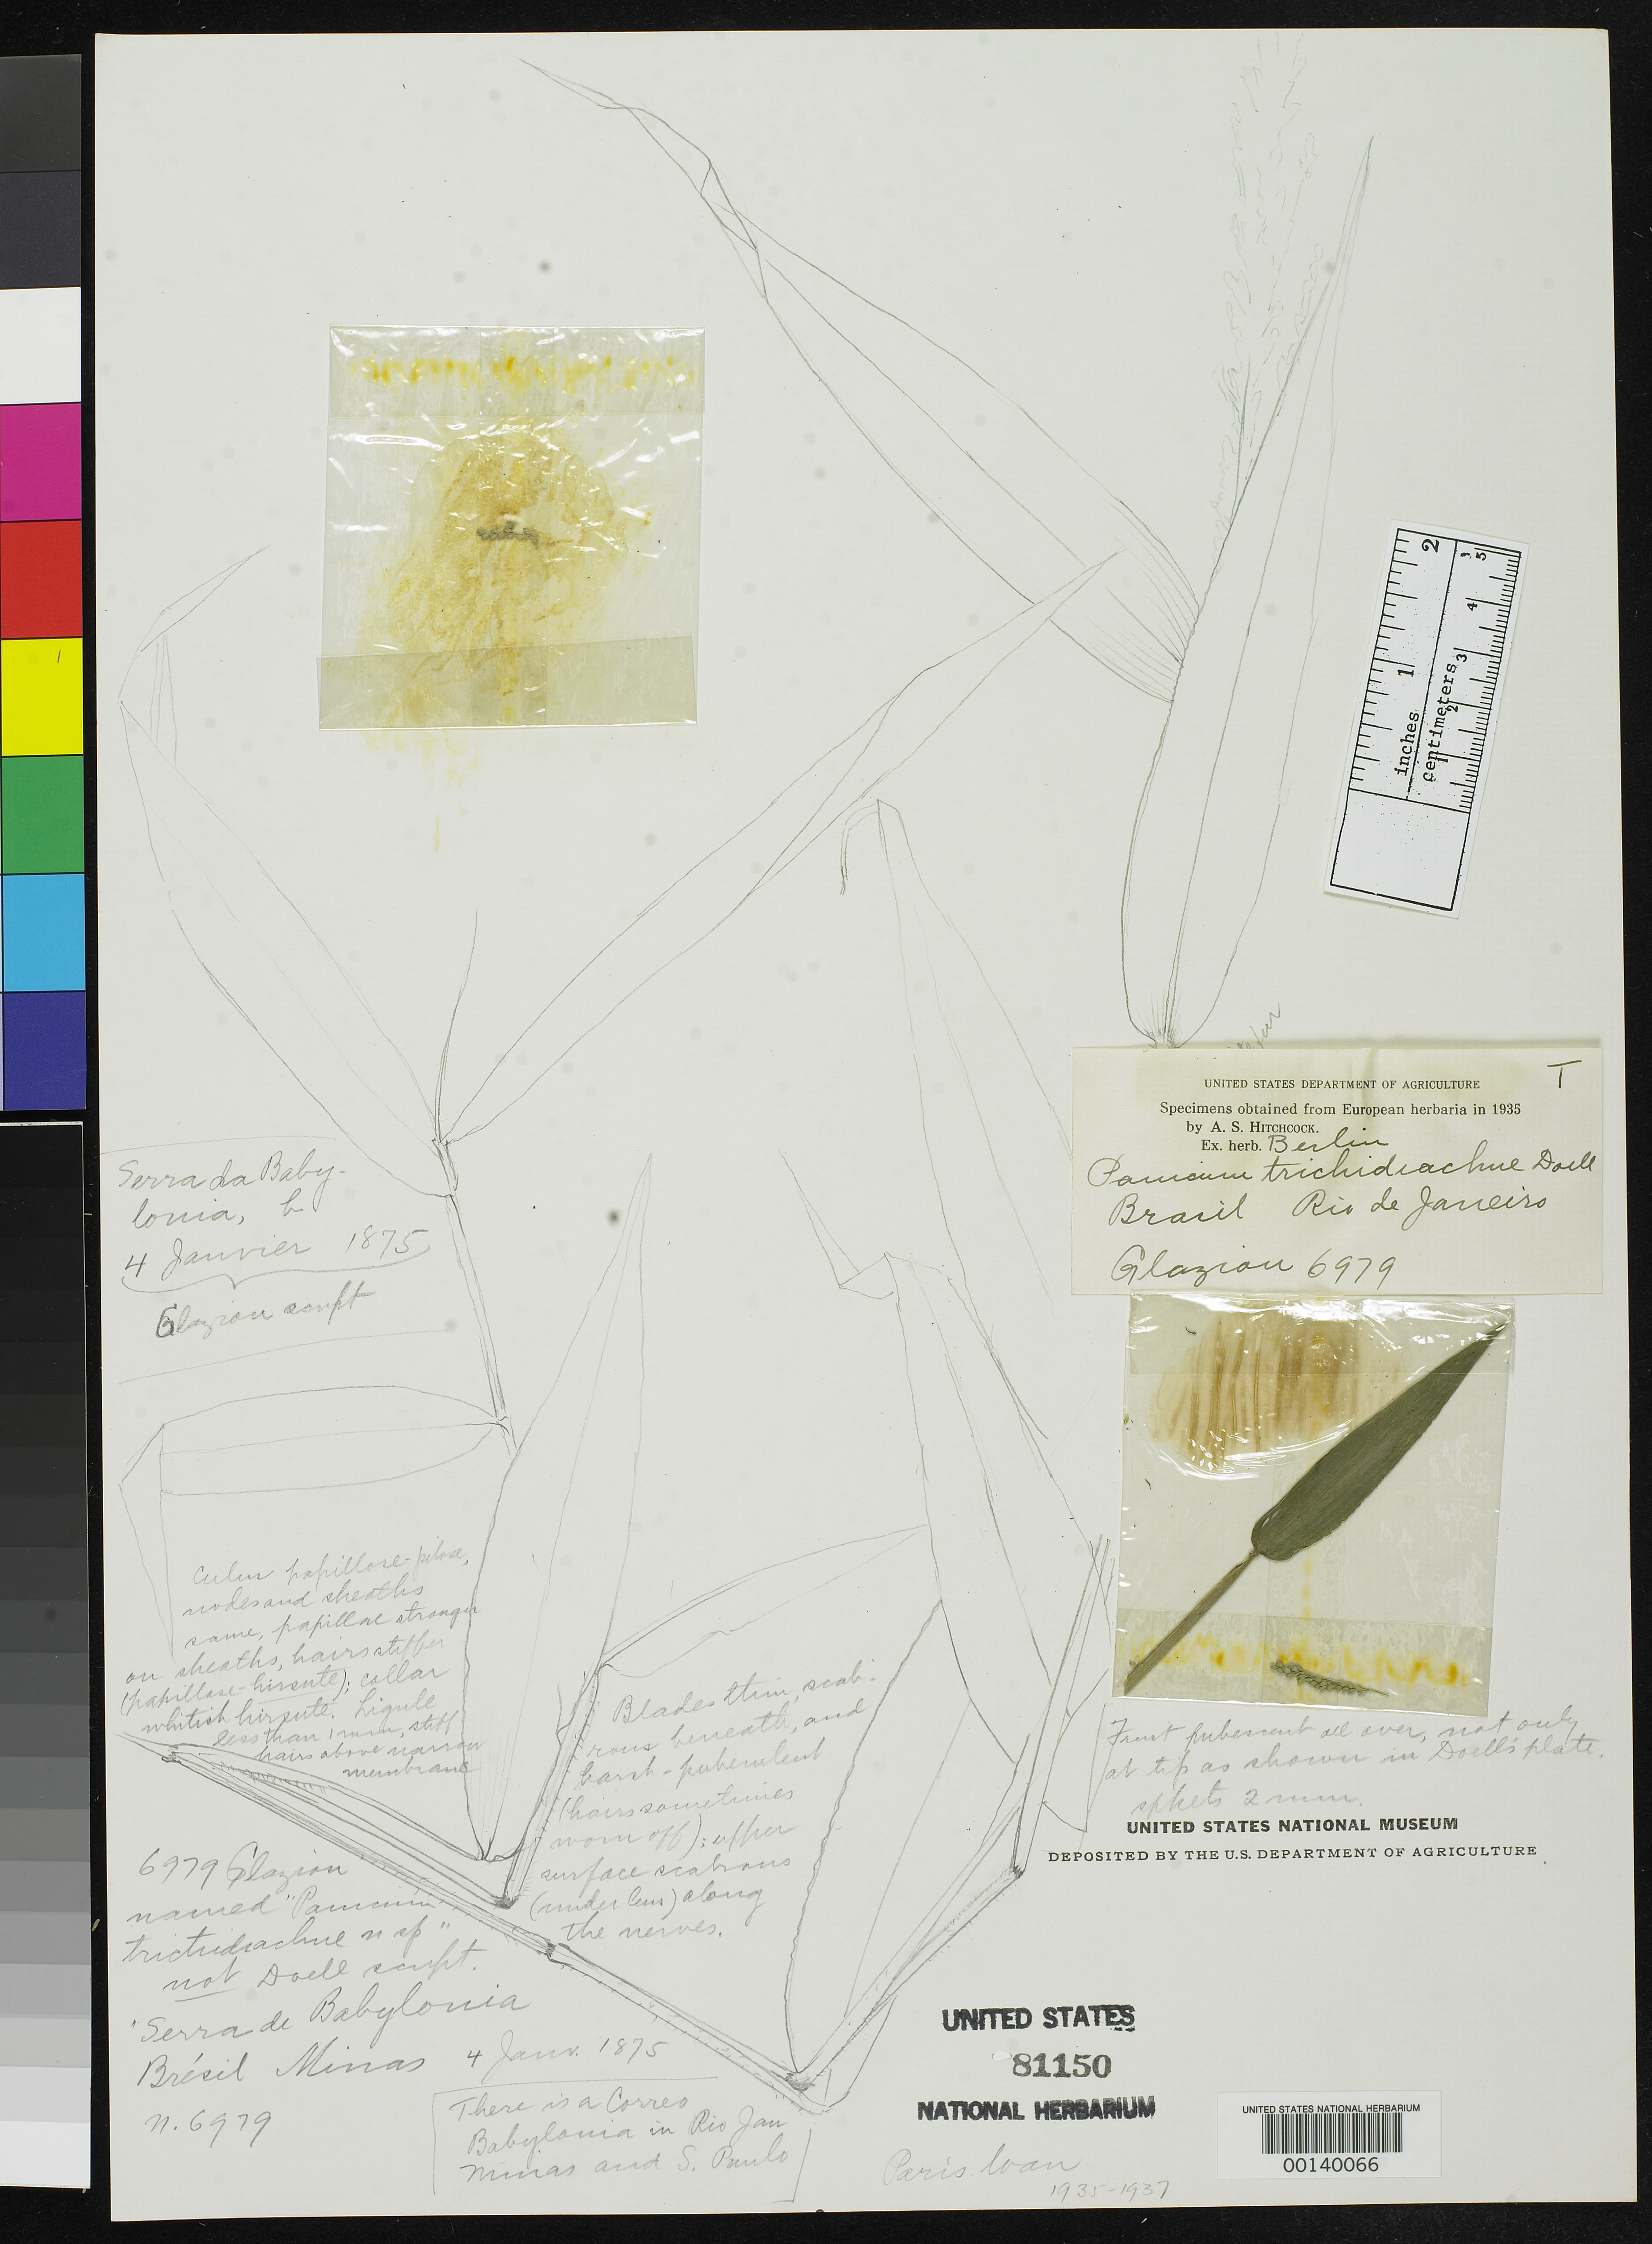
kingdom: Plantae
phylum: Tracheophyta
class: Liliopsida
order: Poales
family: Poaceae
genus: Panicum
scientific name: Panicum trichidiachne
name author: Döll in Mart.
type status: Type Fragment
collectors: A. F. M. Glaziou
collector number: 6979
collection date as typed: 04 Jan 1875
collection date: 1875-01-04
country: Brazil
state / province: Minas Gerais / Rio de Janeiro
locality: Serra da Babylonia.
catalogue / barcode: US 81150